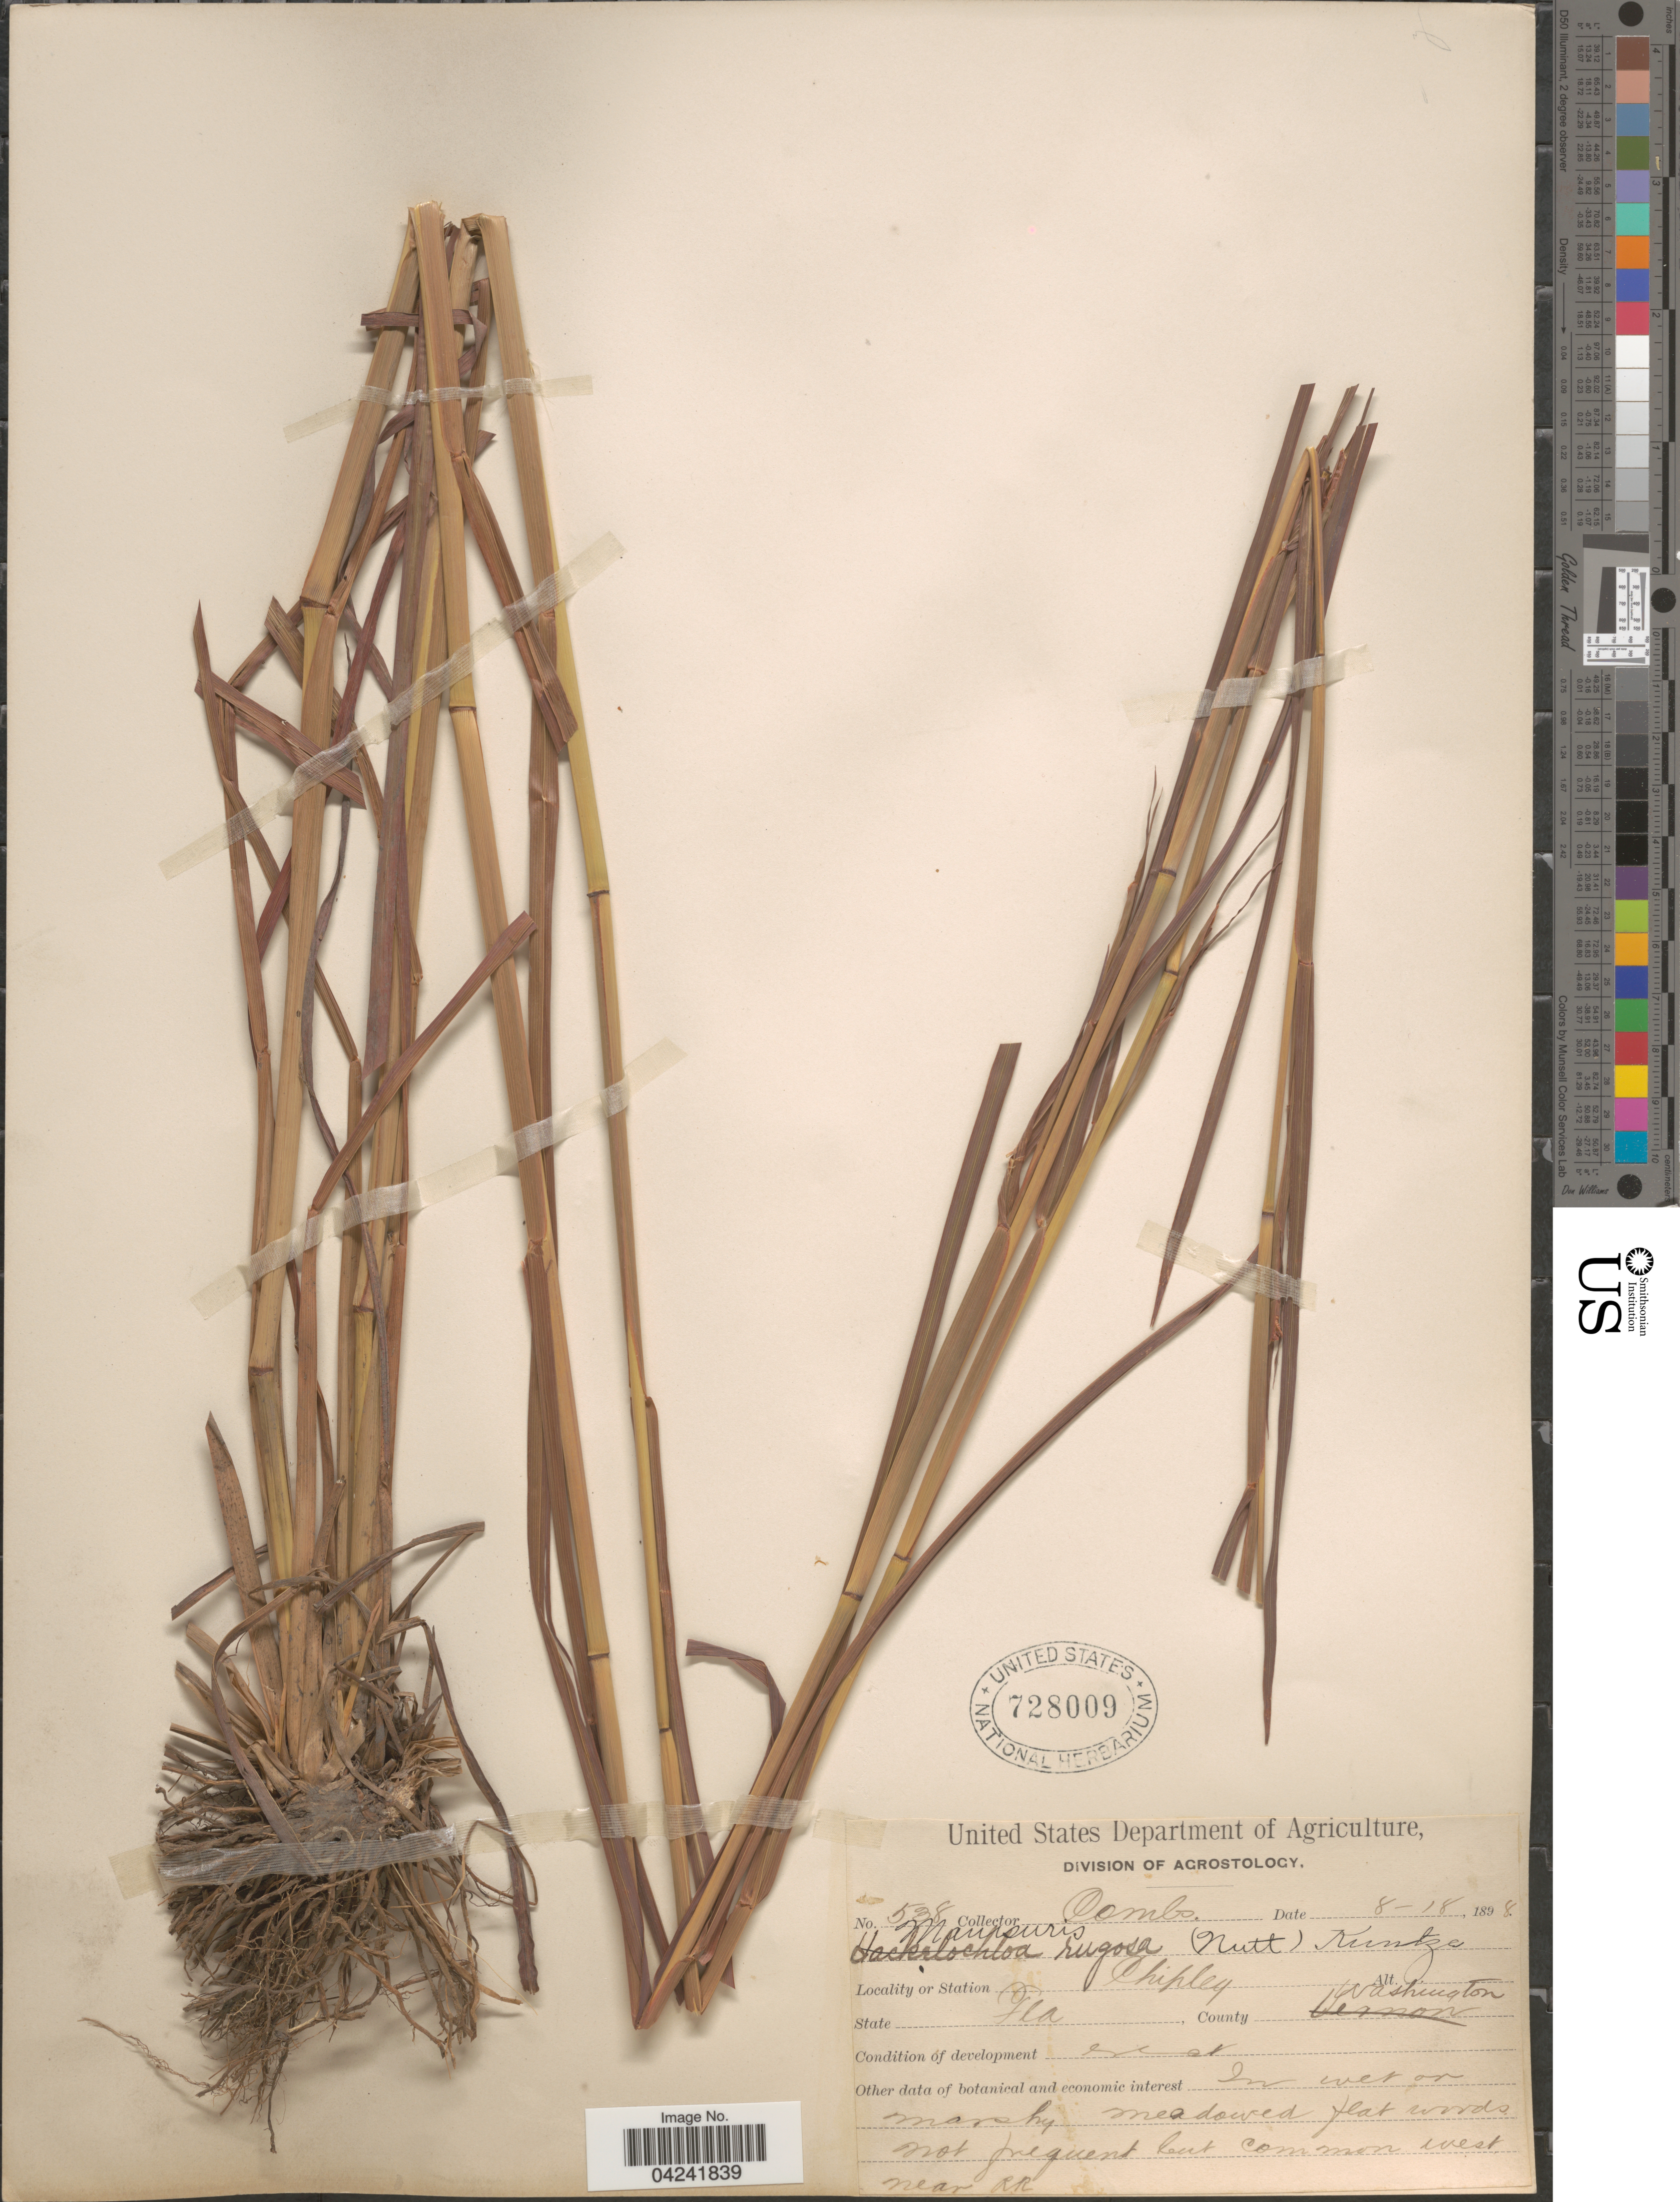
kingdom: Plantae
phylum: Tracheophyta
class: Liliopsida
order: Poales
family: Poaceae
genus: Mnesithea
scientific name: Mnesithea rugosa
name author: (Nutt.) de Koning & Sosef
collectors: -. Combs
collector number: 538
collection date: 1898-08-18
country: United States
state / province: Florida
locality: Chipley. County Washington.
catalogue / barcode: US 728009